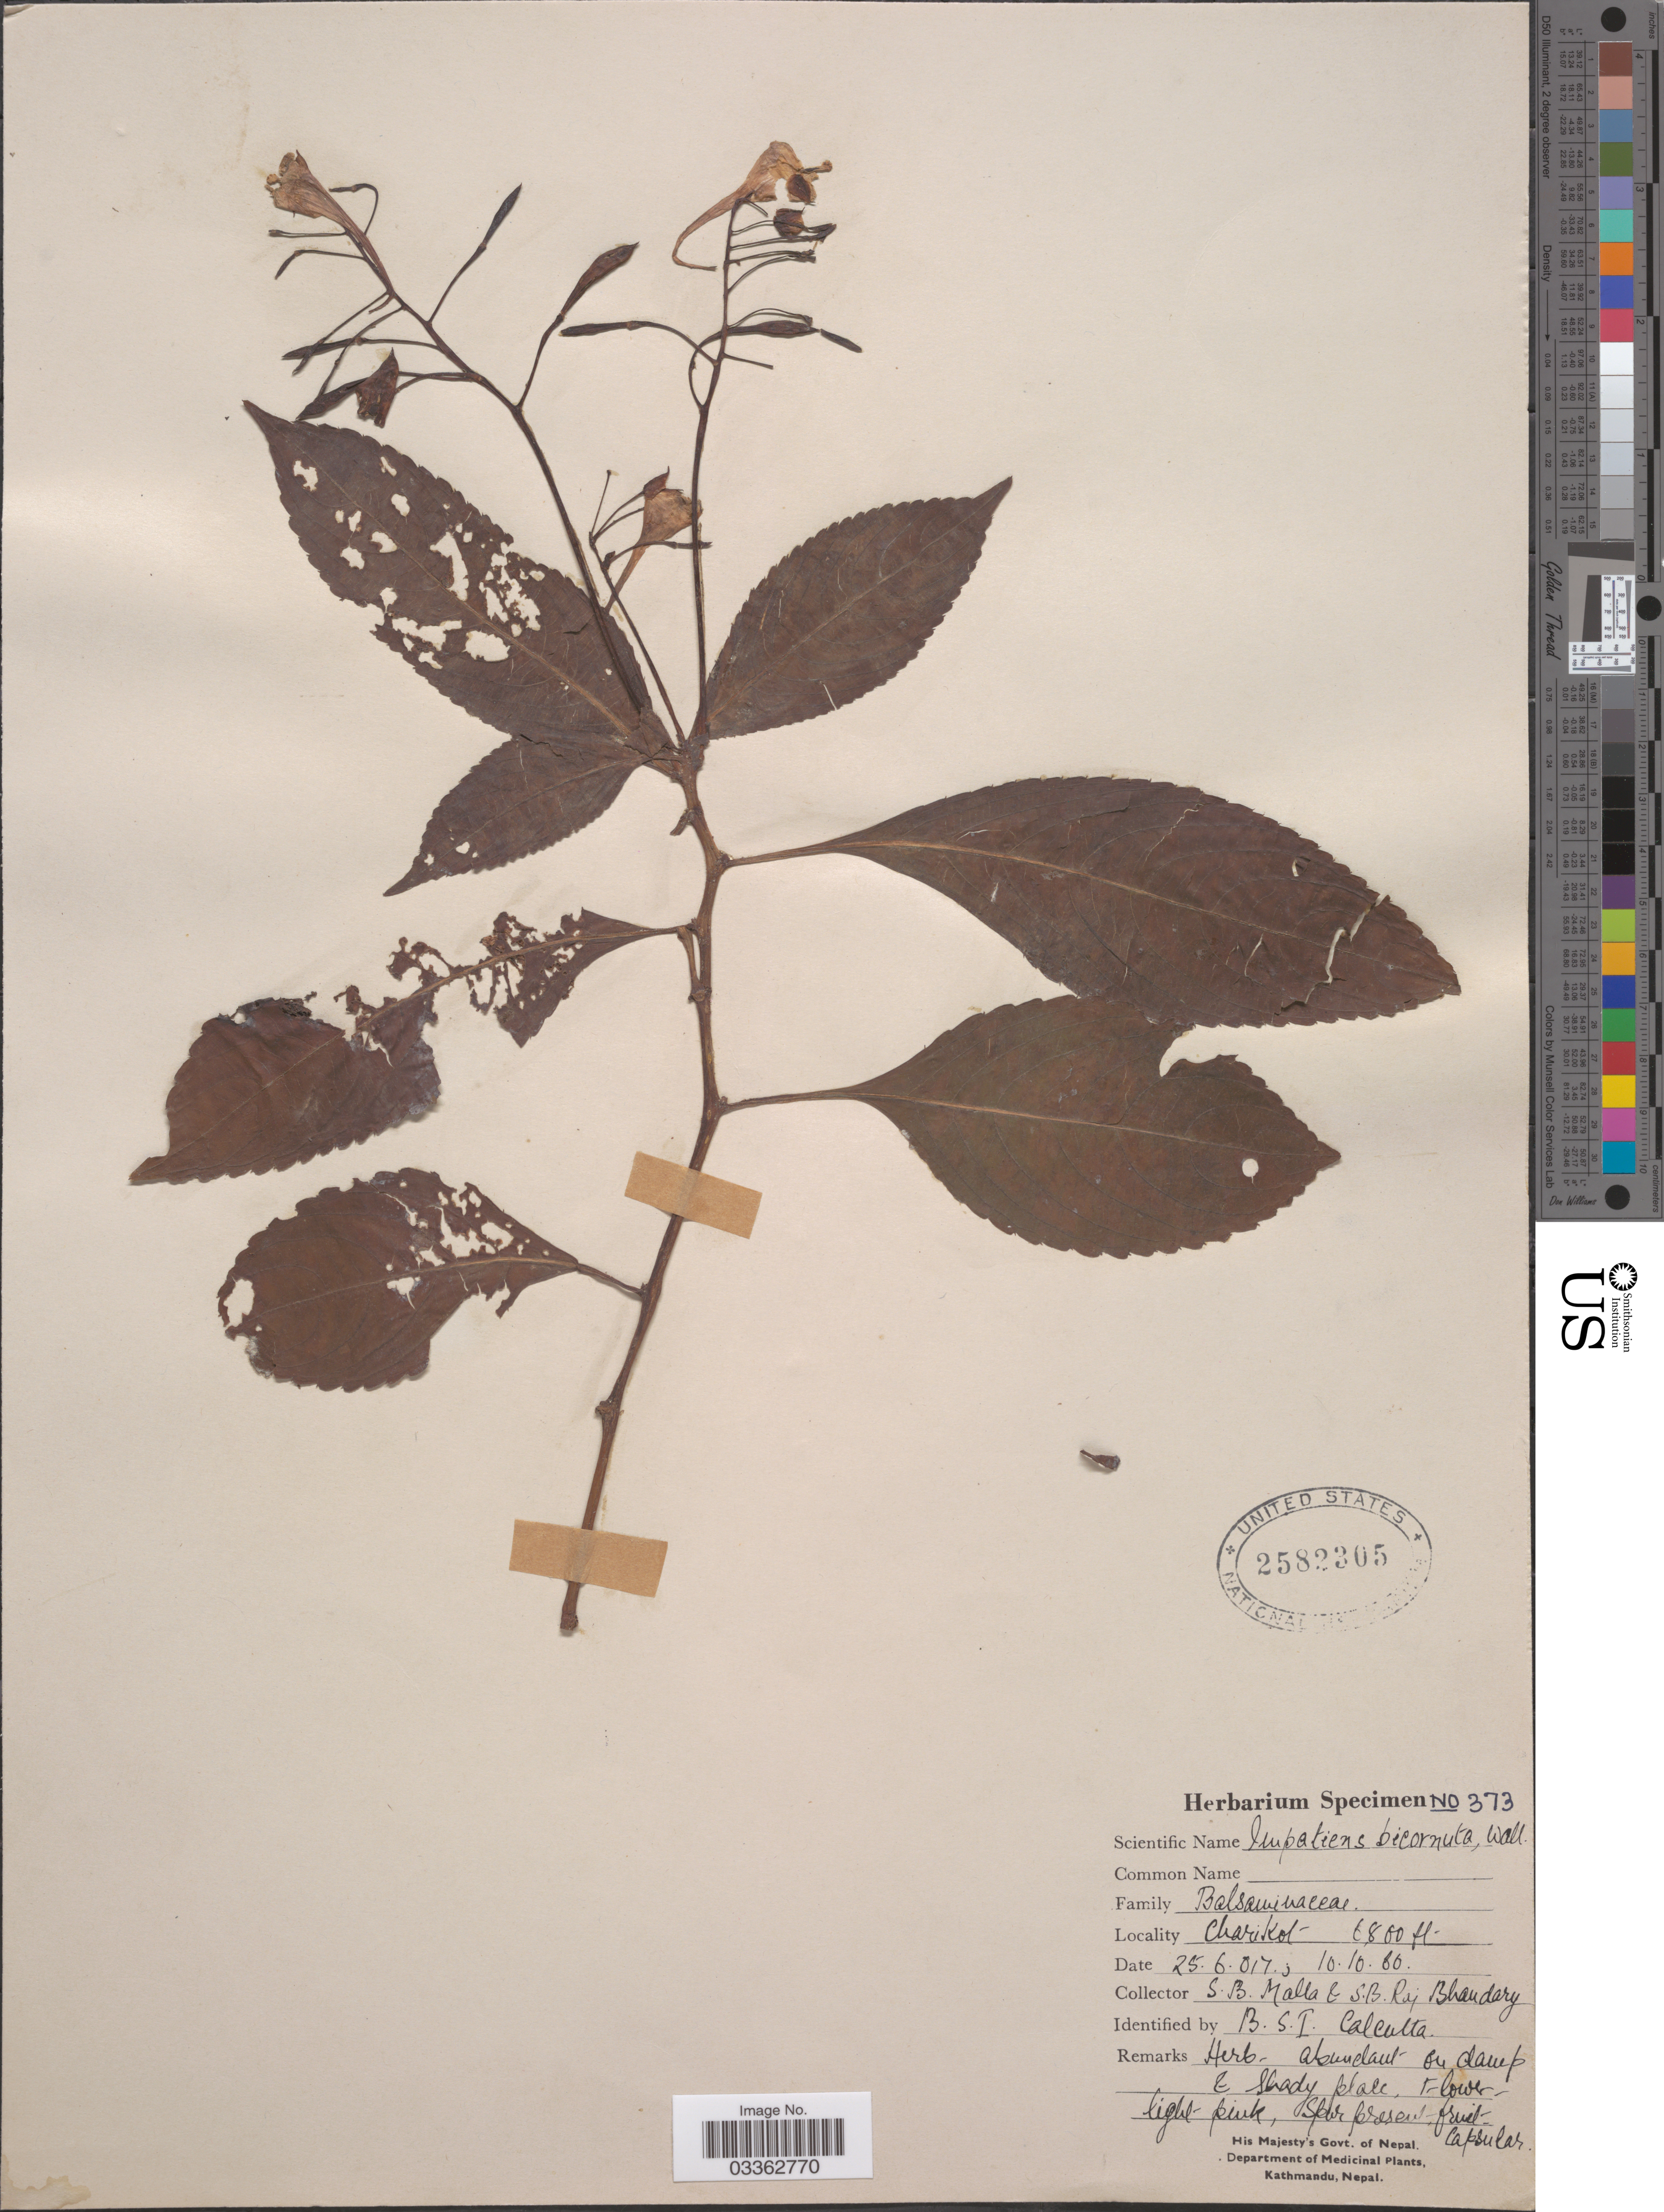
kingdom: Plantae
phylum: Tracheophyta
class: Magnoliopsida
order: Ericales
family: Balsaminaceae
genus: Impatiens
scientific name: Impatiens bicornuta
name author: Wall.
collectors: S. Malla & S. Bhandary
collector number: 373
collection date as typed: Transcribed d/m/y: 10/10/66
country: Nepal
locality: Charikot.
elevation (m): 2073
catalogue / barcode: US 2582305